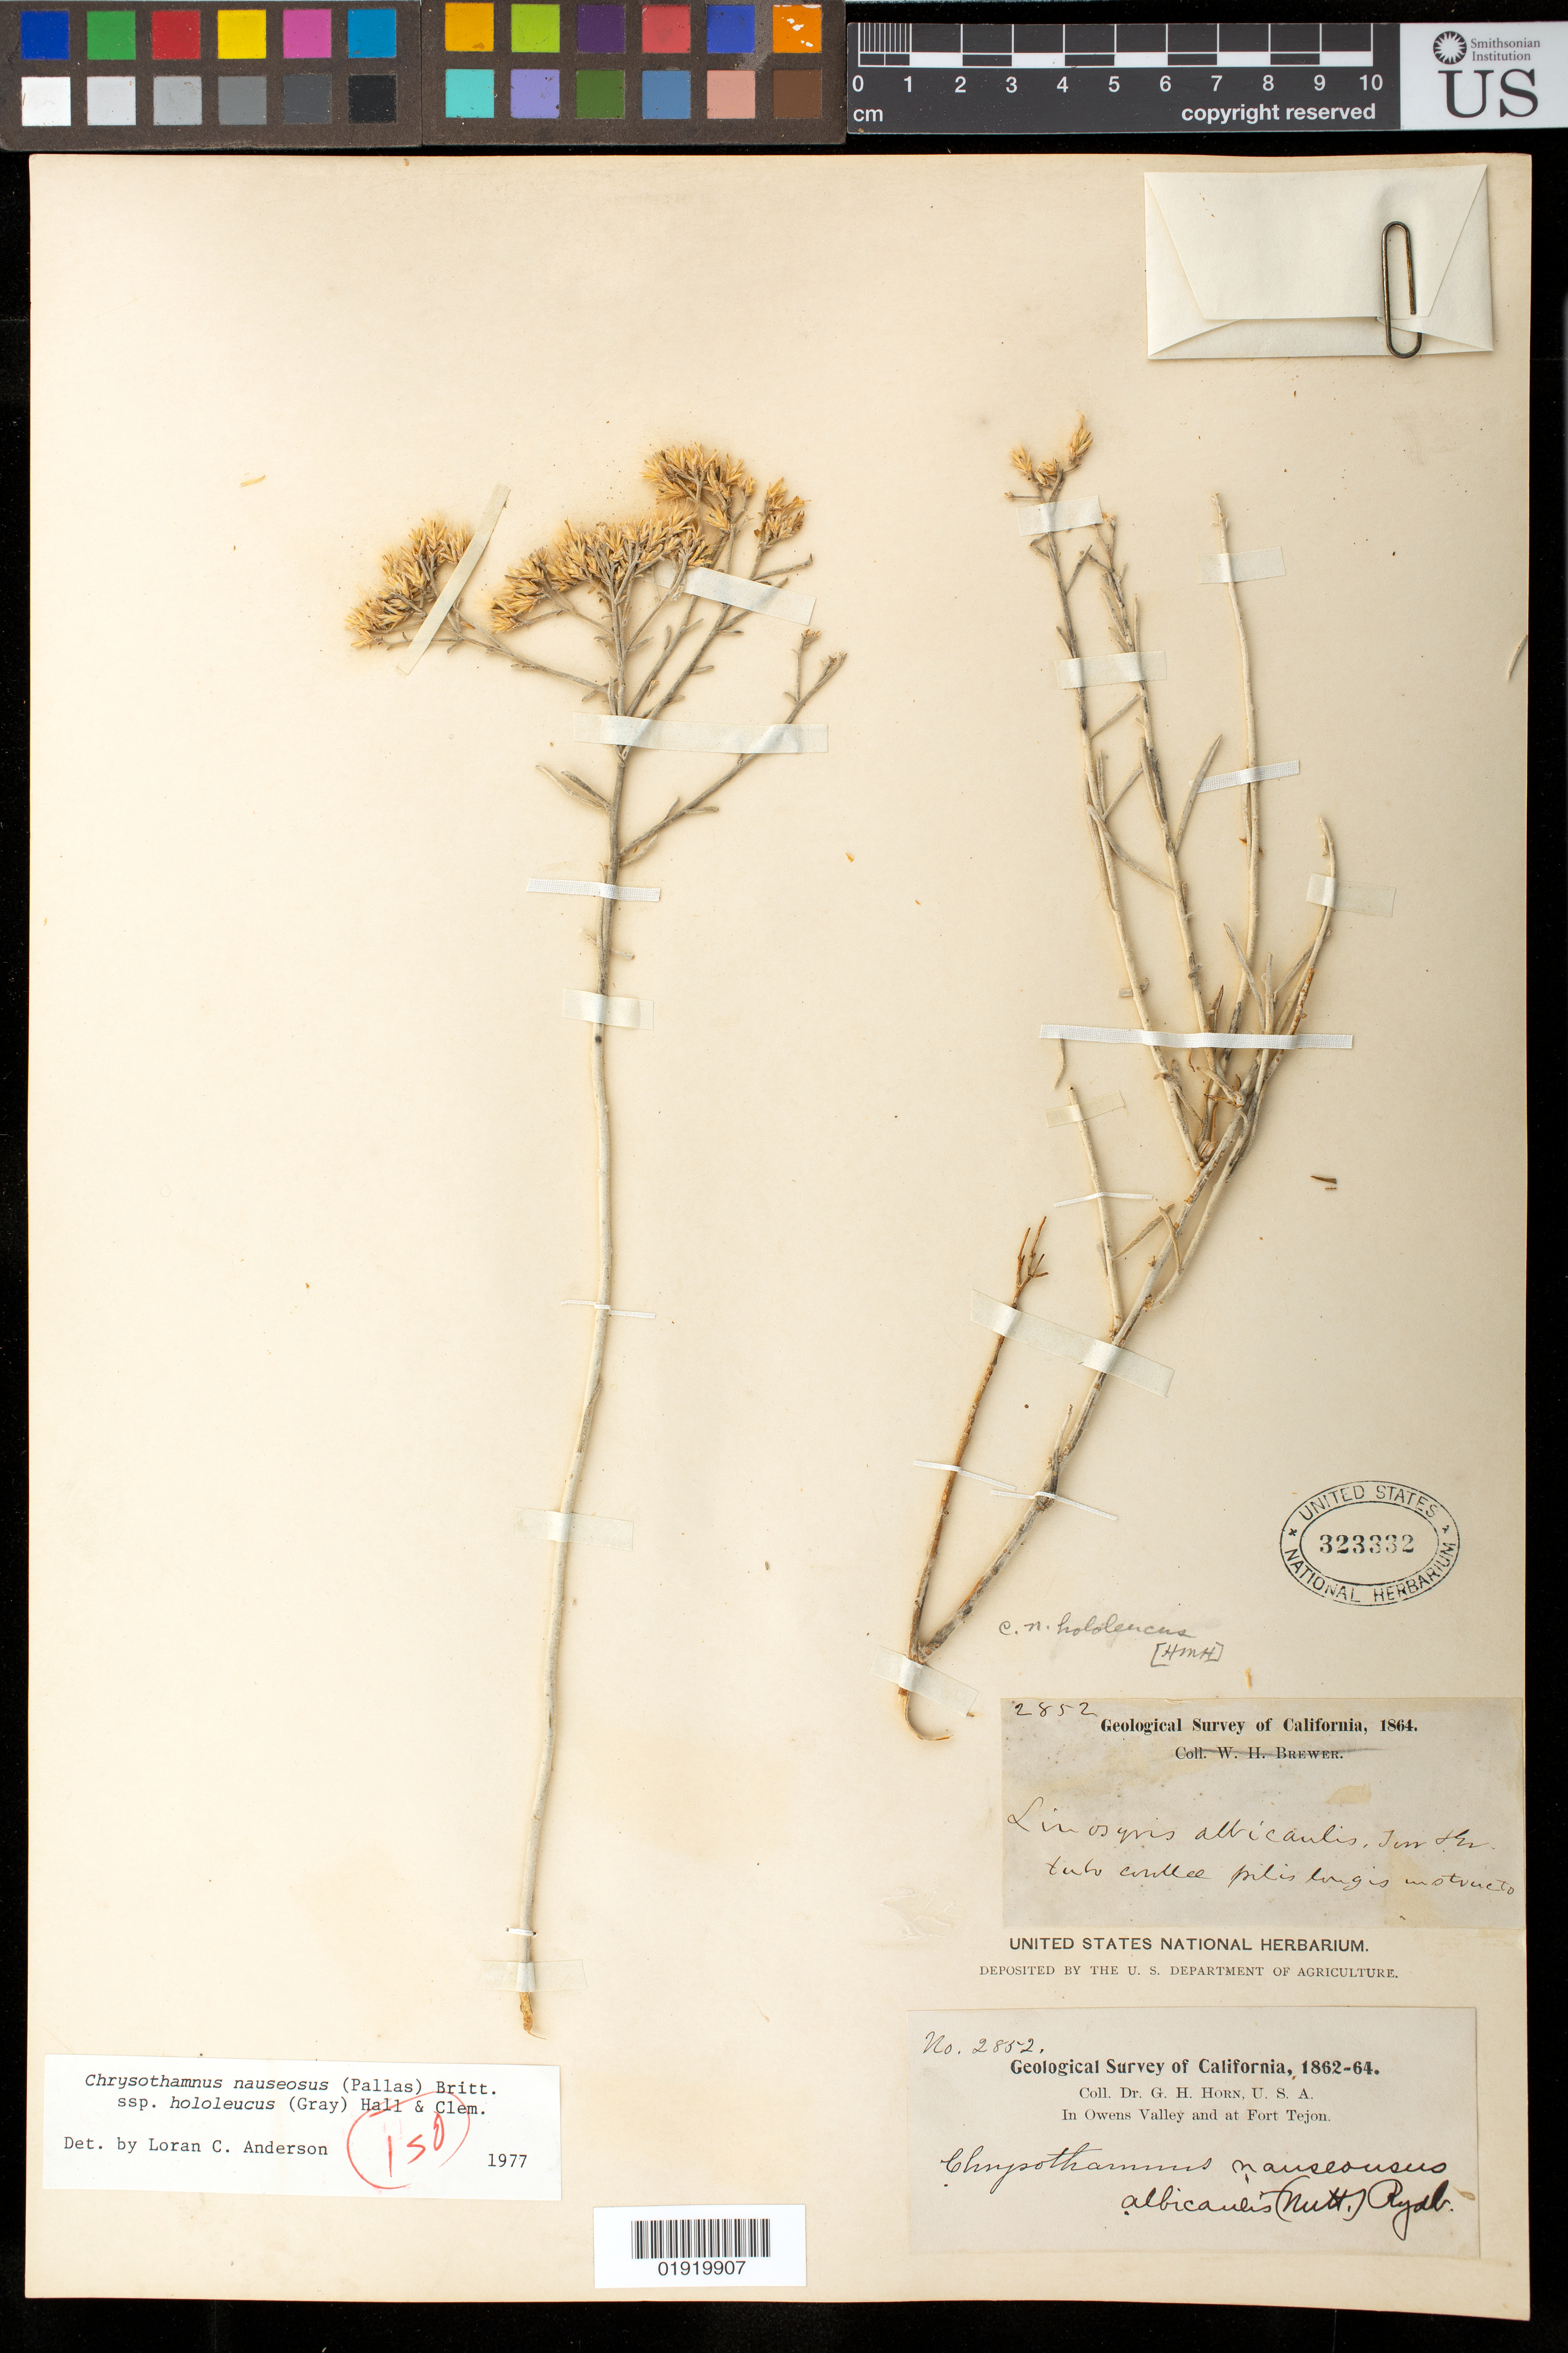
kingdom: Plantae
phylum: Tracheophyta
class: Magnoliopsida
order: Asterales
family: Asteraceae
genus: Bigelowia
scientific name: Bigelowia graveolens var. hololeuca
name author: A. Gray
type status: Isotype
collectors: G. Horn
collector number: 2852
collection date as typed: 1864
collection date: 1864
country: United States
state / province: California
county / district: Kern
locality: In Owens Valley and at Fort Tejon.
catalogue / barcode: US 323332